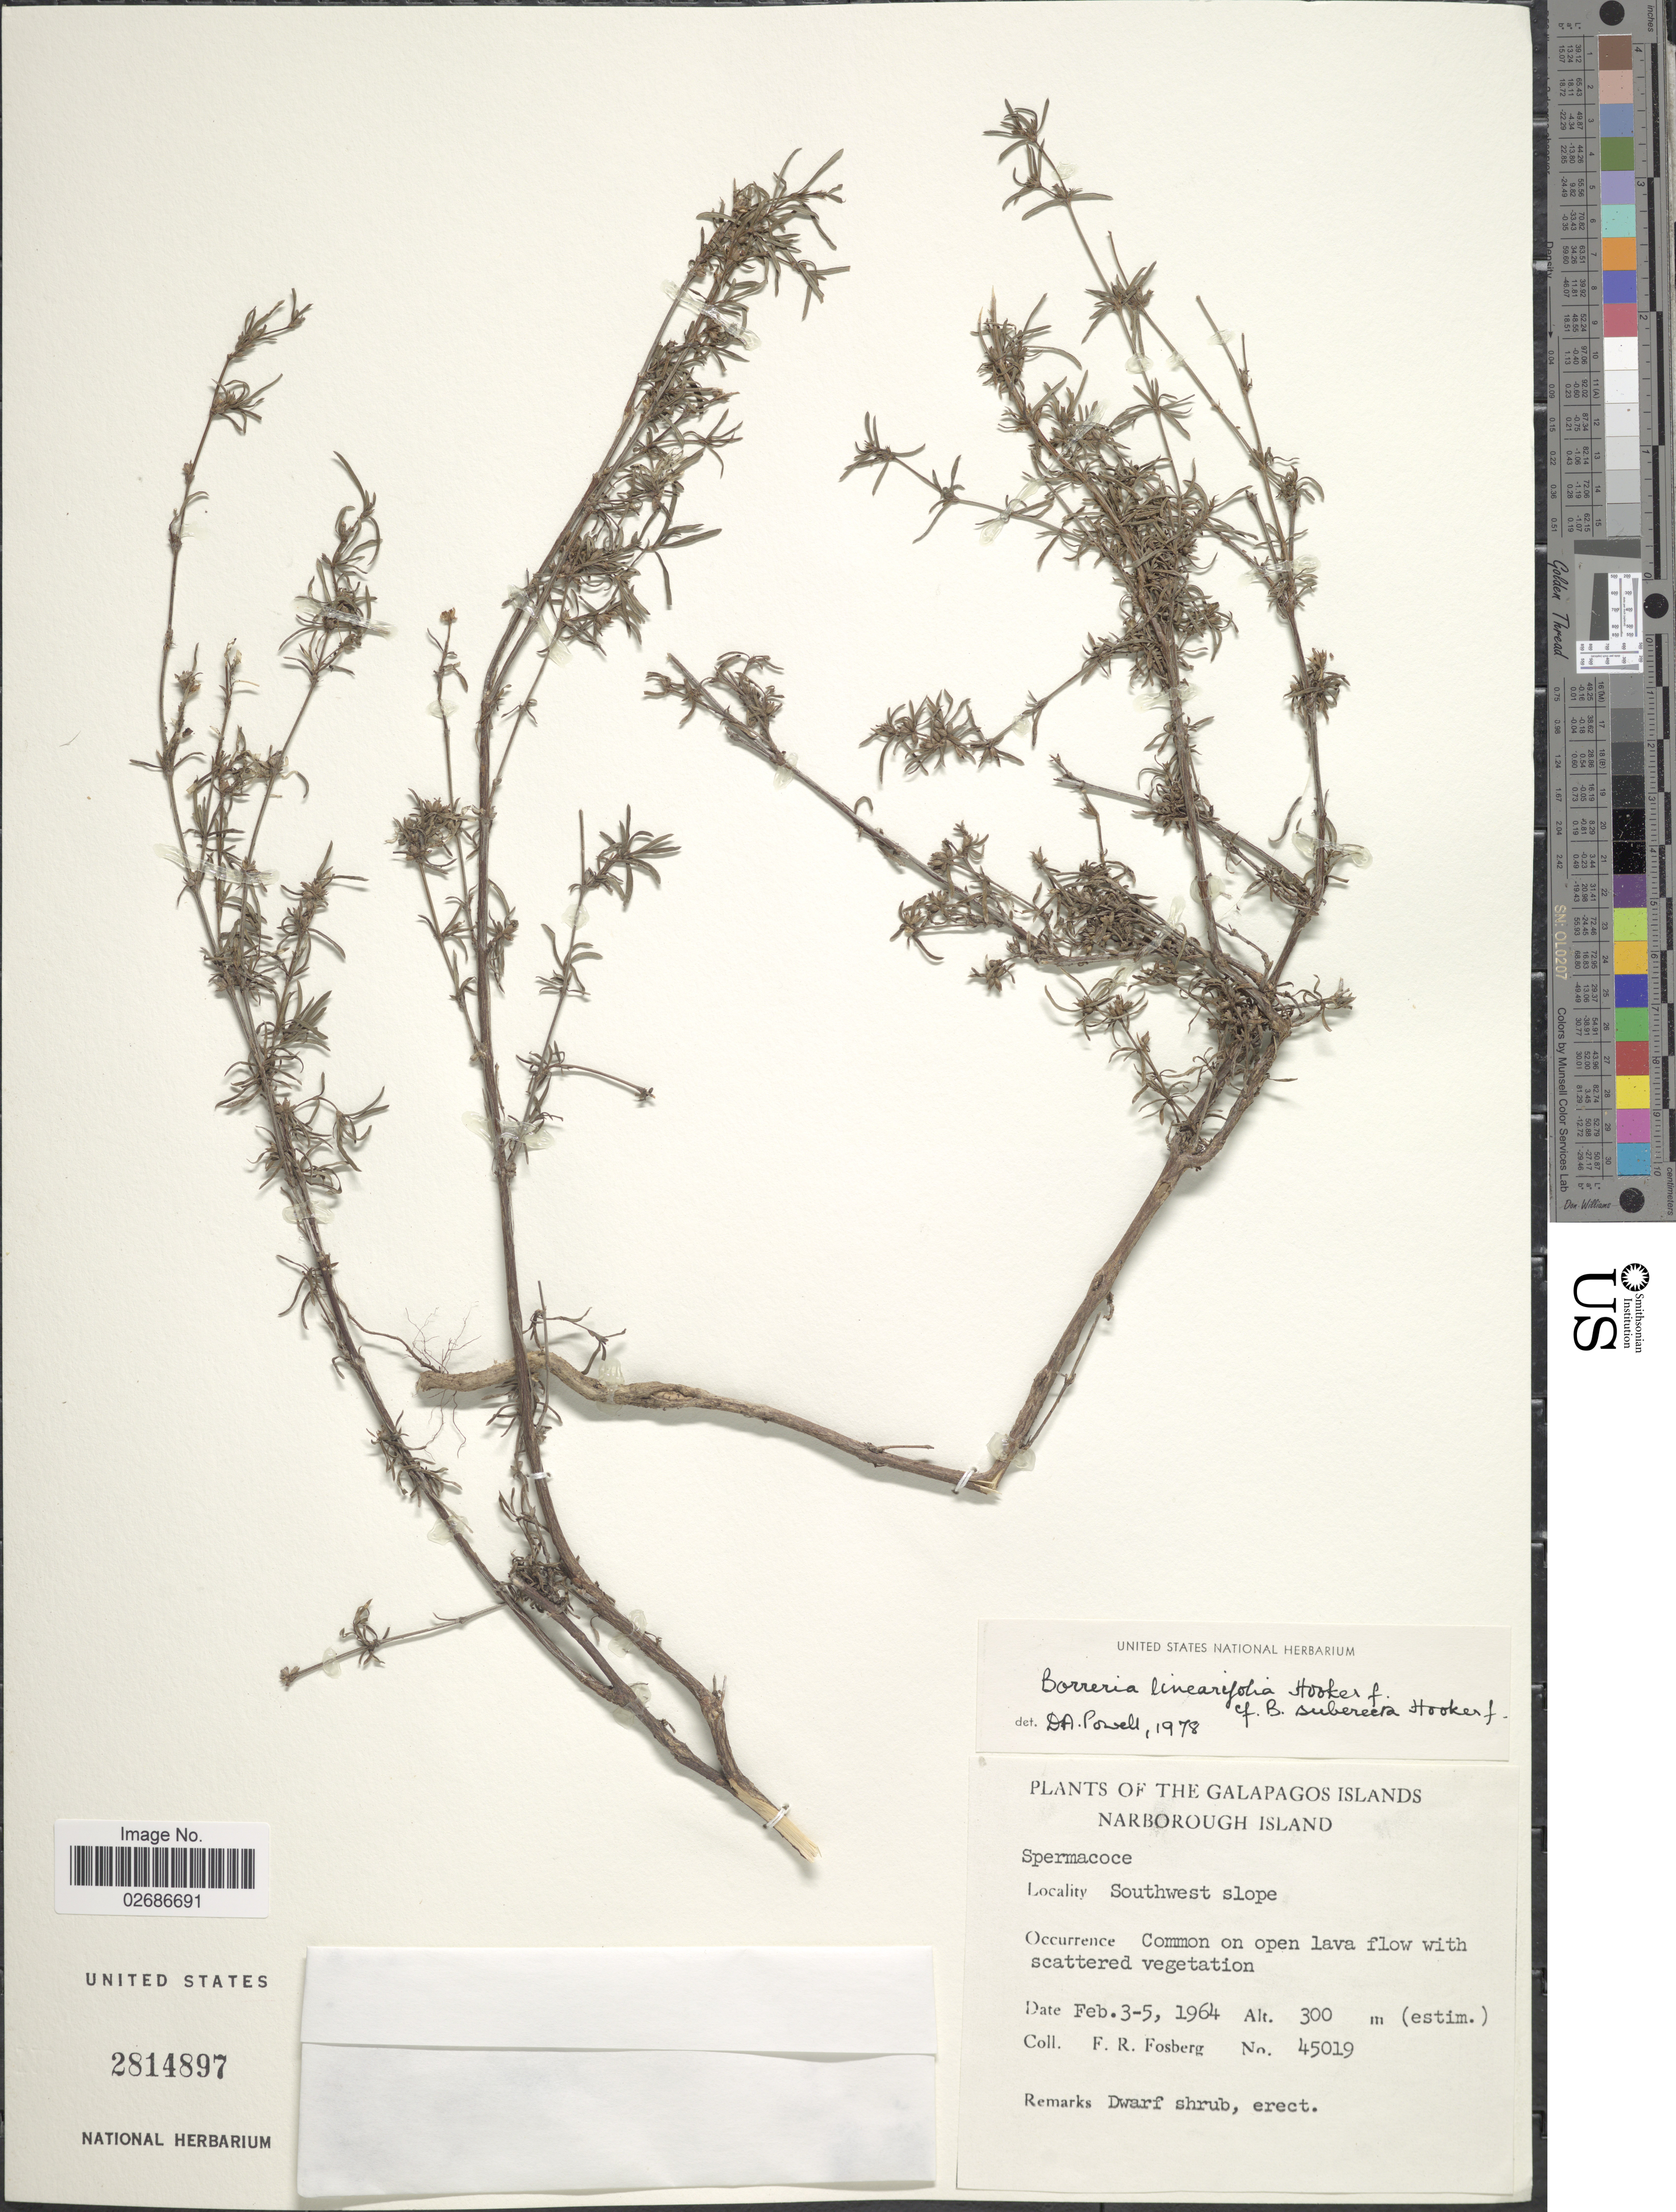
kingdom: Plantae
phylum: Tracheophyta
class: Magnoliopsida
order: Gentianales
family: Rubiaceae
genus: Borreria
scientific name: Borreria linearifolia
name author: Hook. f.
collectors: F. R. Fosberg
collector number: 45019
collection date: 1964-02-03/1964-02-05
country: Ecuador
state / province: Colón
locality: Galapagos Islands. Narborough Island. Southwest slope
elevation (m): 300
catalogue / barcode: US 2814897